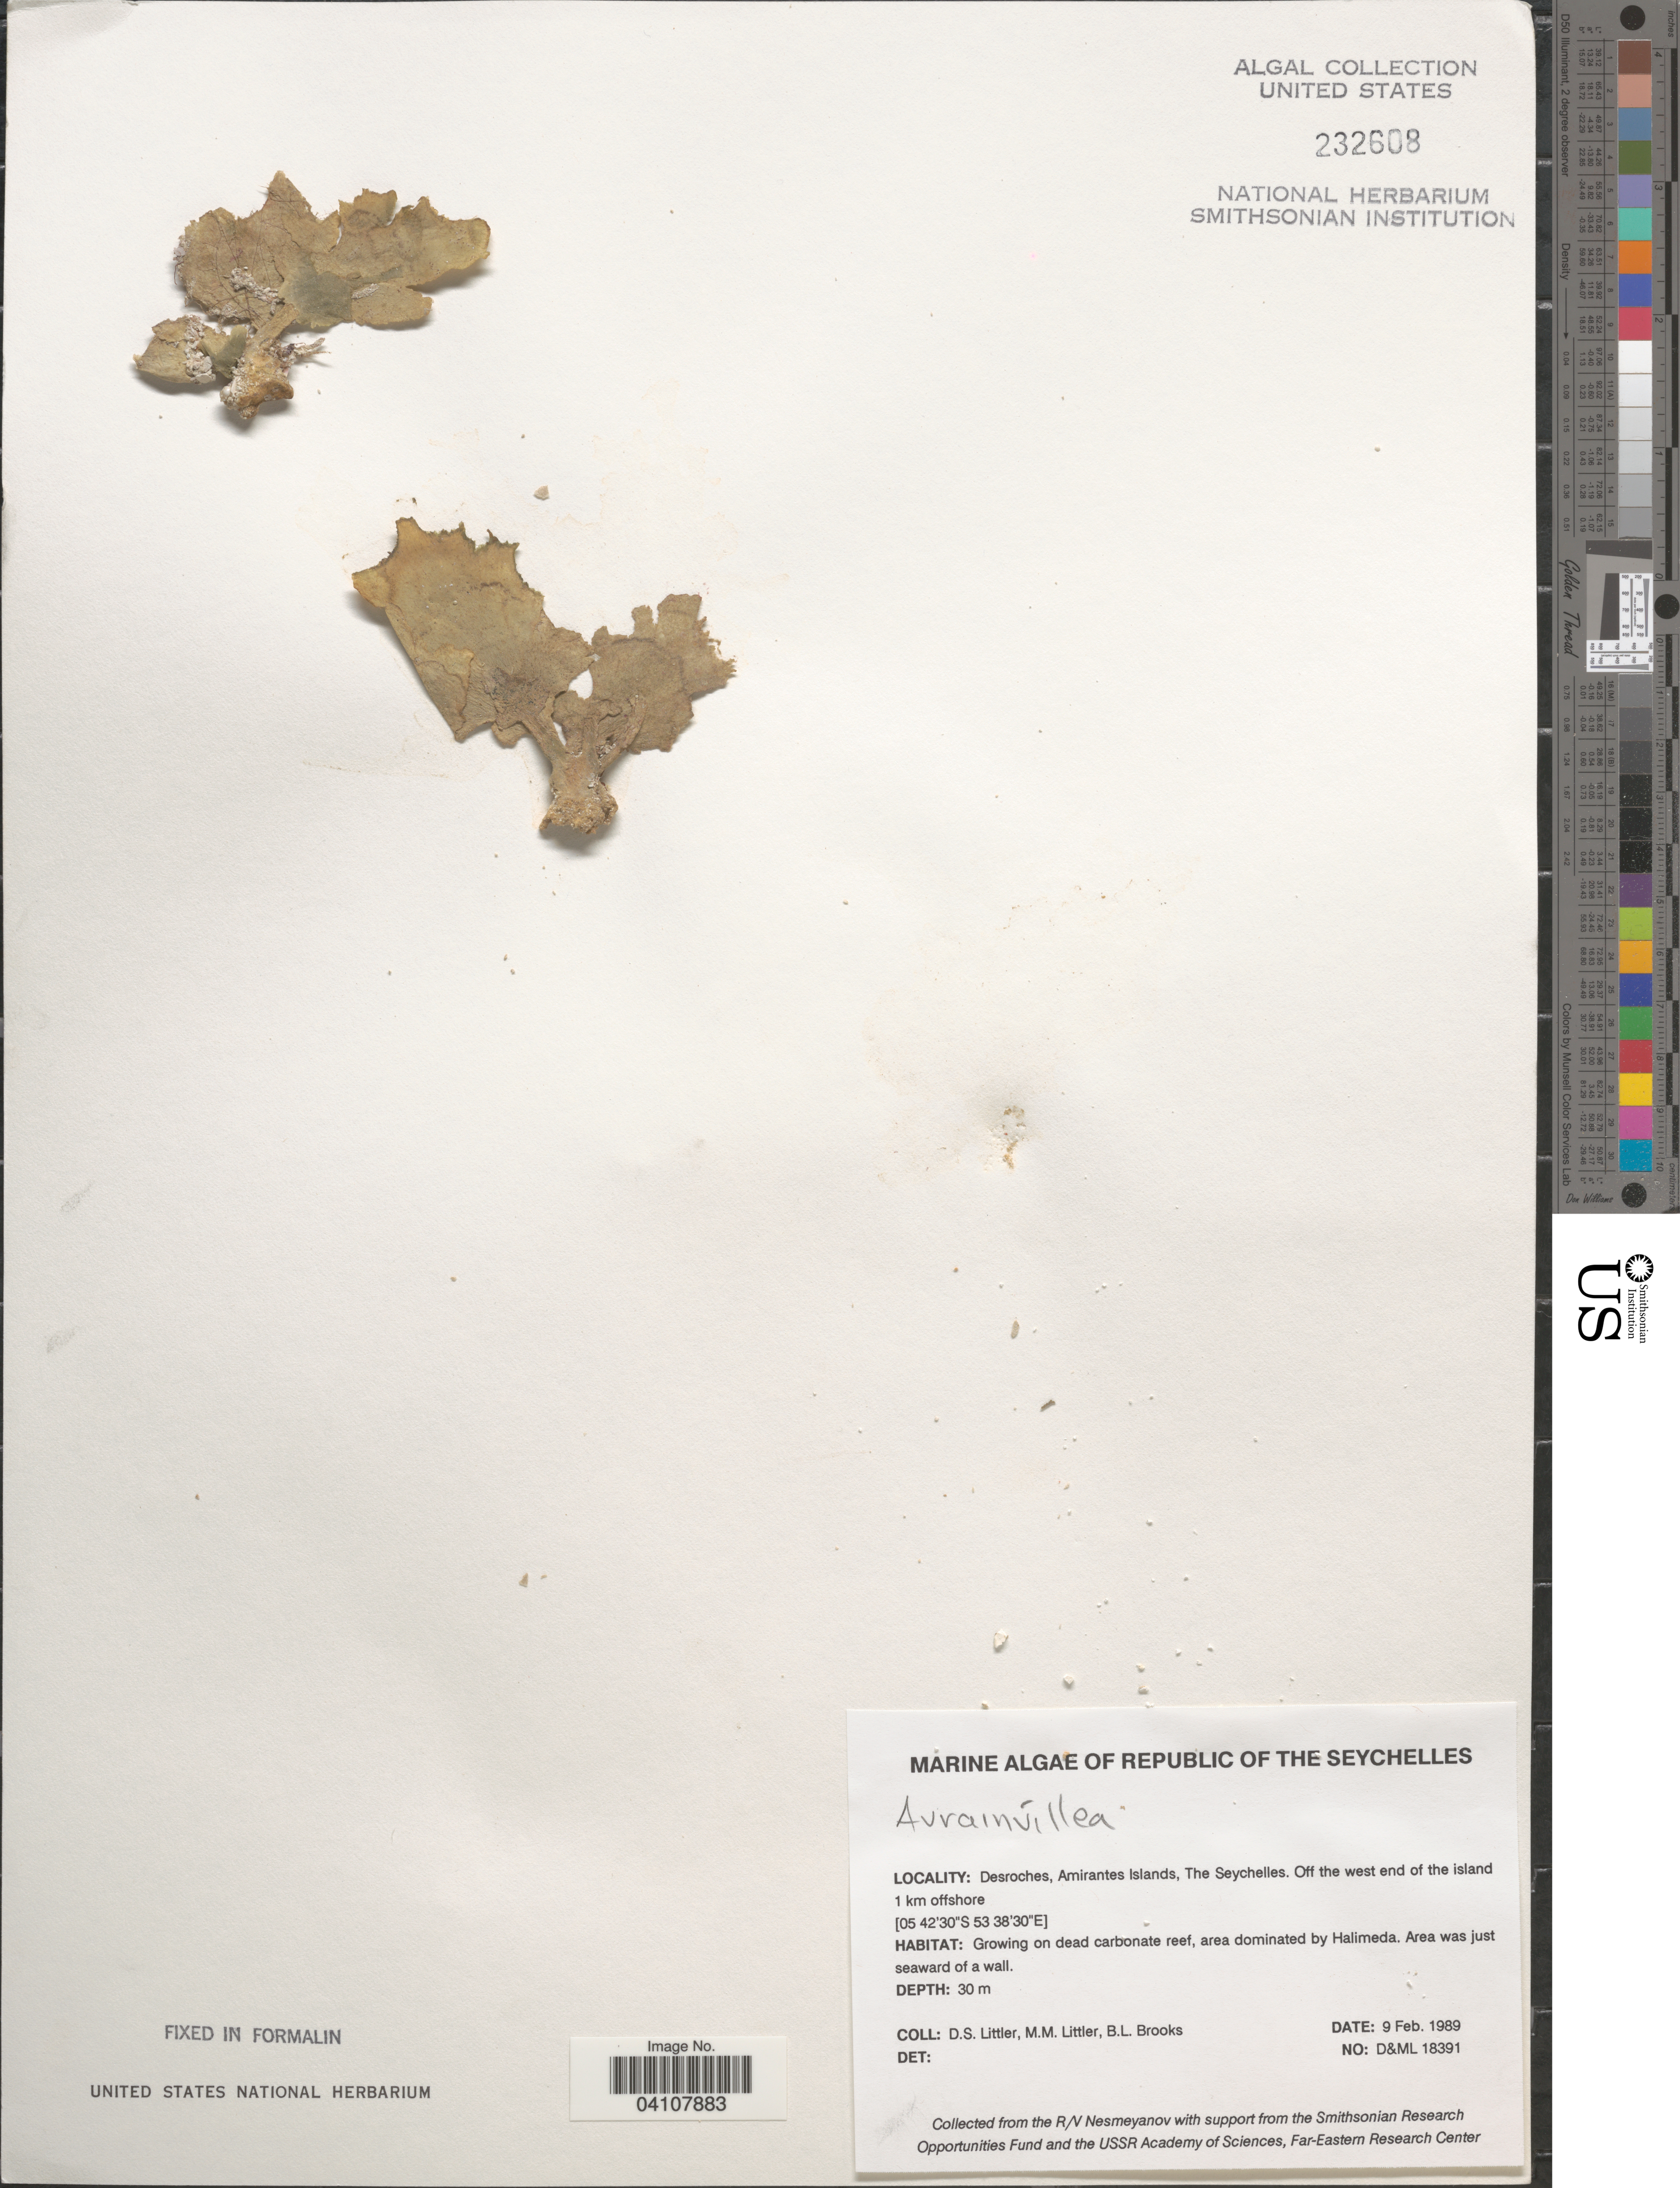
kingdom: Plantae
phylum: Chlorophyta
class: Ulvophyceae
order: Bryopsidales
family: Dichotomosiphonaceae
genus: Avrainvillea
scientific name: Avrainvillea sp.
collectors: D. S. Littler & B. Brooks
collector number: D&ML18391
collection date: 1989-02-09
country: Seychelles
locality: Republic of the Seychelles. Desroches, Amirantes Islands. Off the west end of the island 1 km offshore.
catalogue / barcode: US 232608